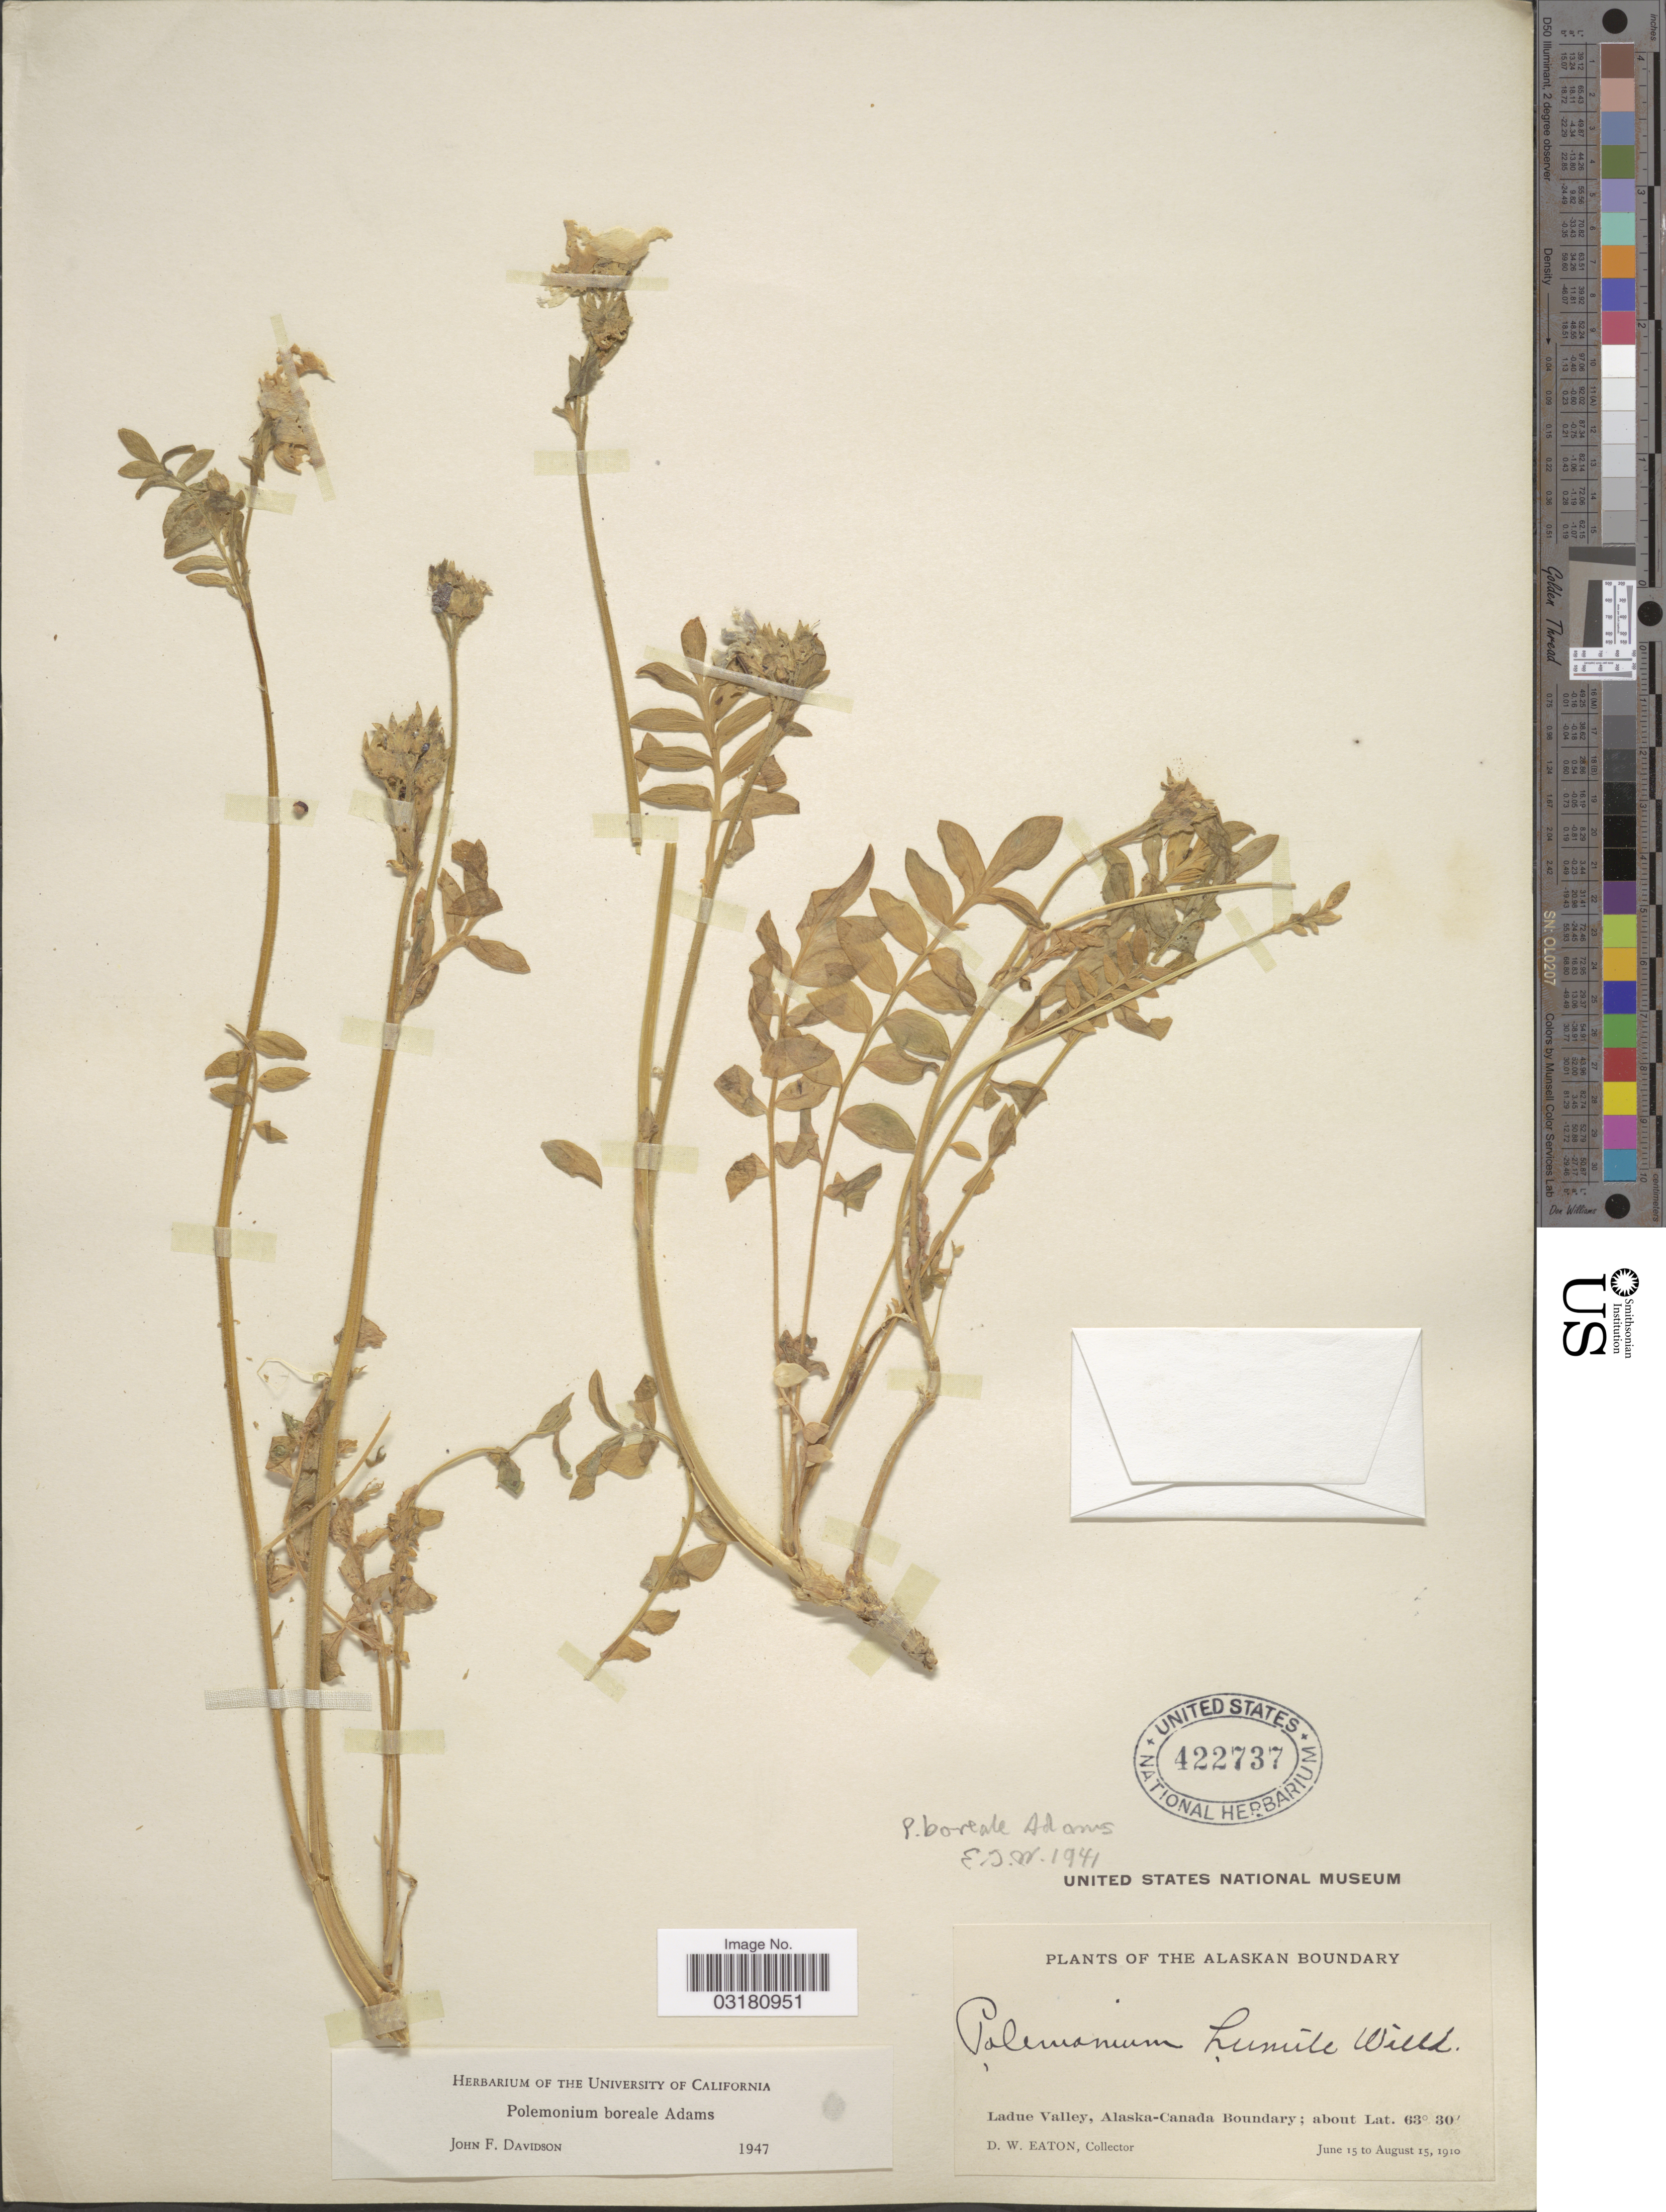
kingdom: Plantae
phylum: Tracheophyta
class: Magnoliopsida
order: Ericales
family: Polemoniaceae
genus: Polemonium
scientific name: Polemonium boreale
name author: Adams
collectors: D. Eaton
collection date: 1910-06-15/1910-08-15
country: United States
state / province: Alaska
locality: The Alaskan Boundary. Ladue Valley, Alaska-Canada Boundary.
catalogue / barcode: US 422737